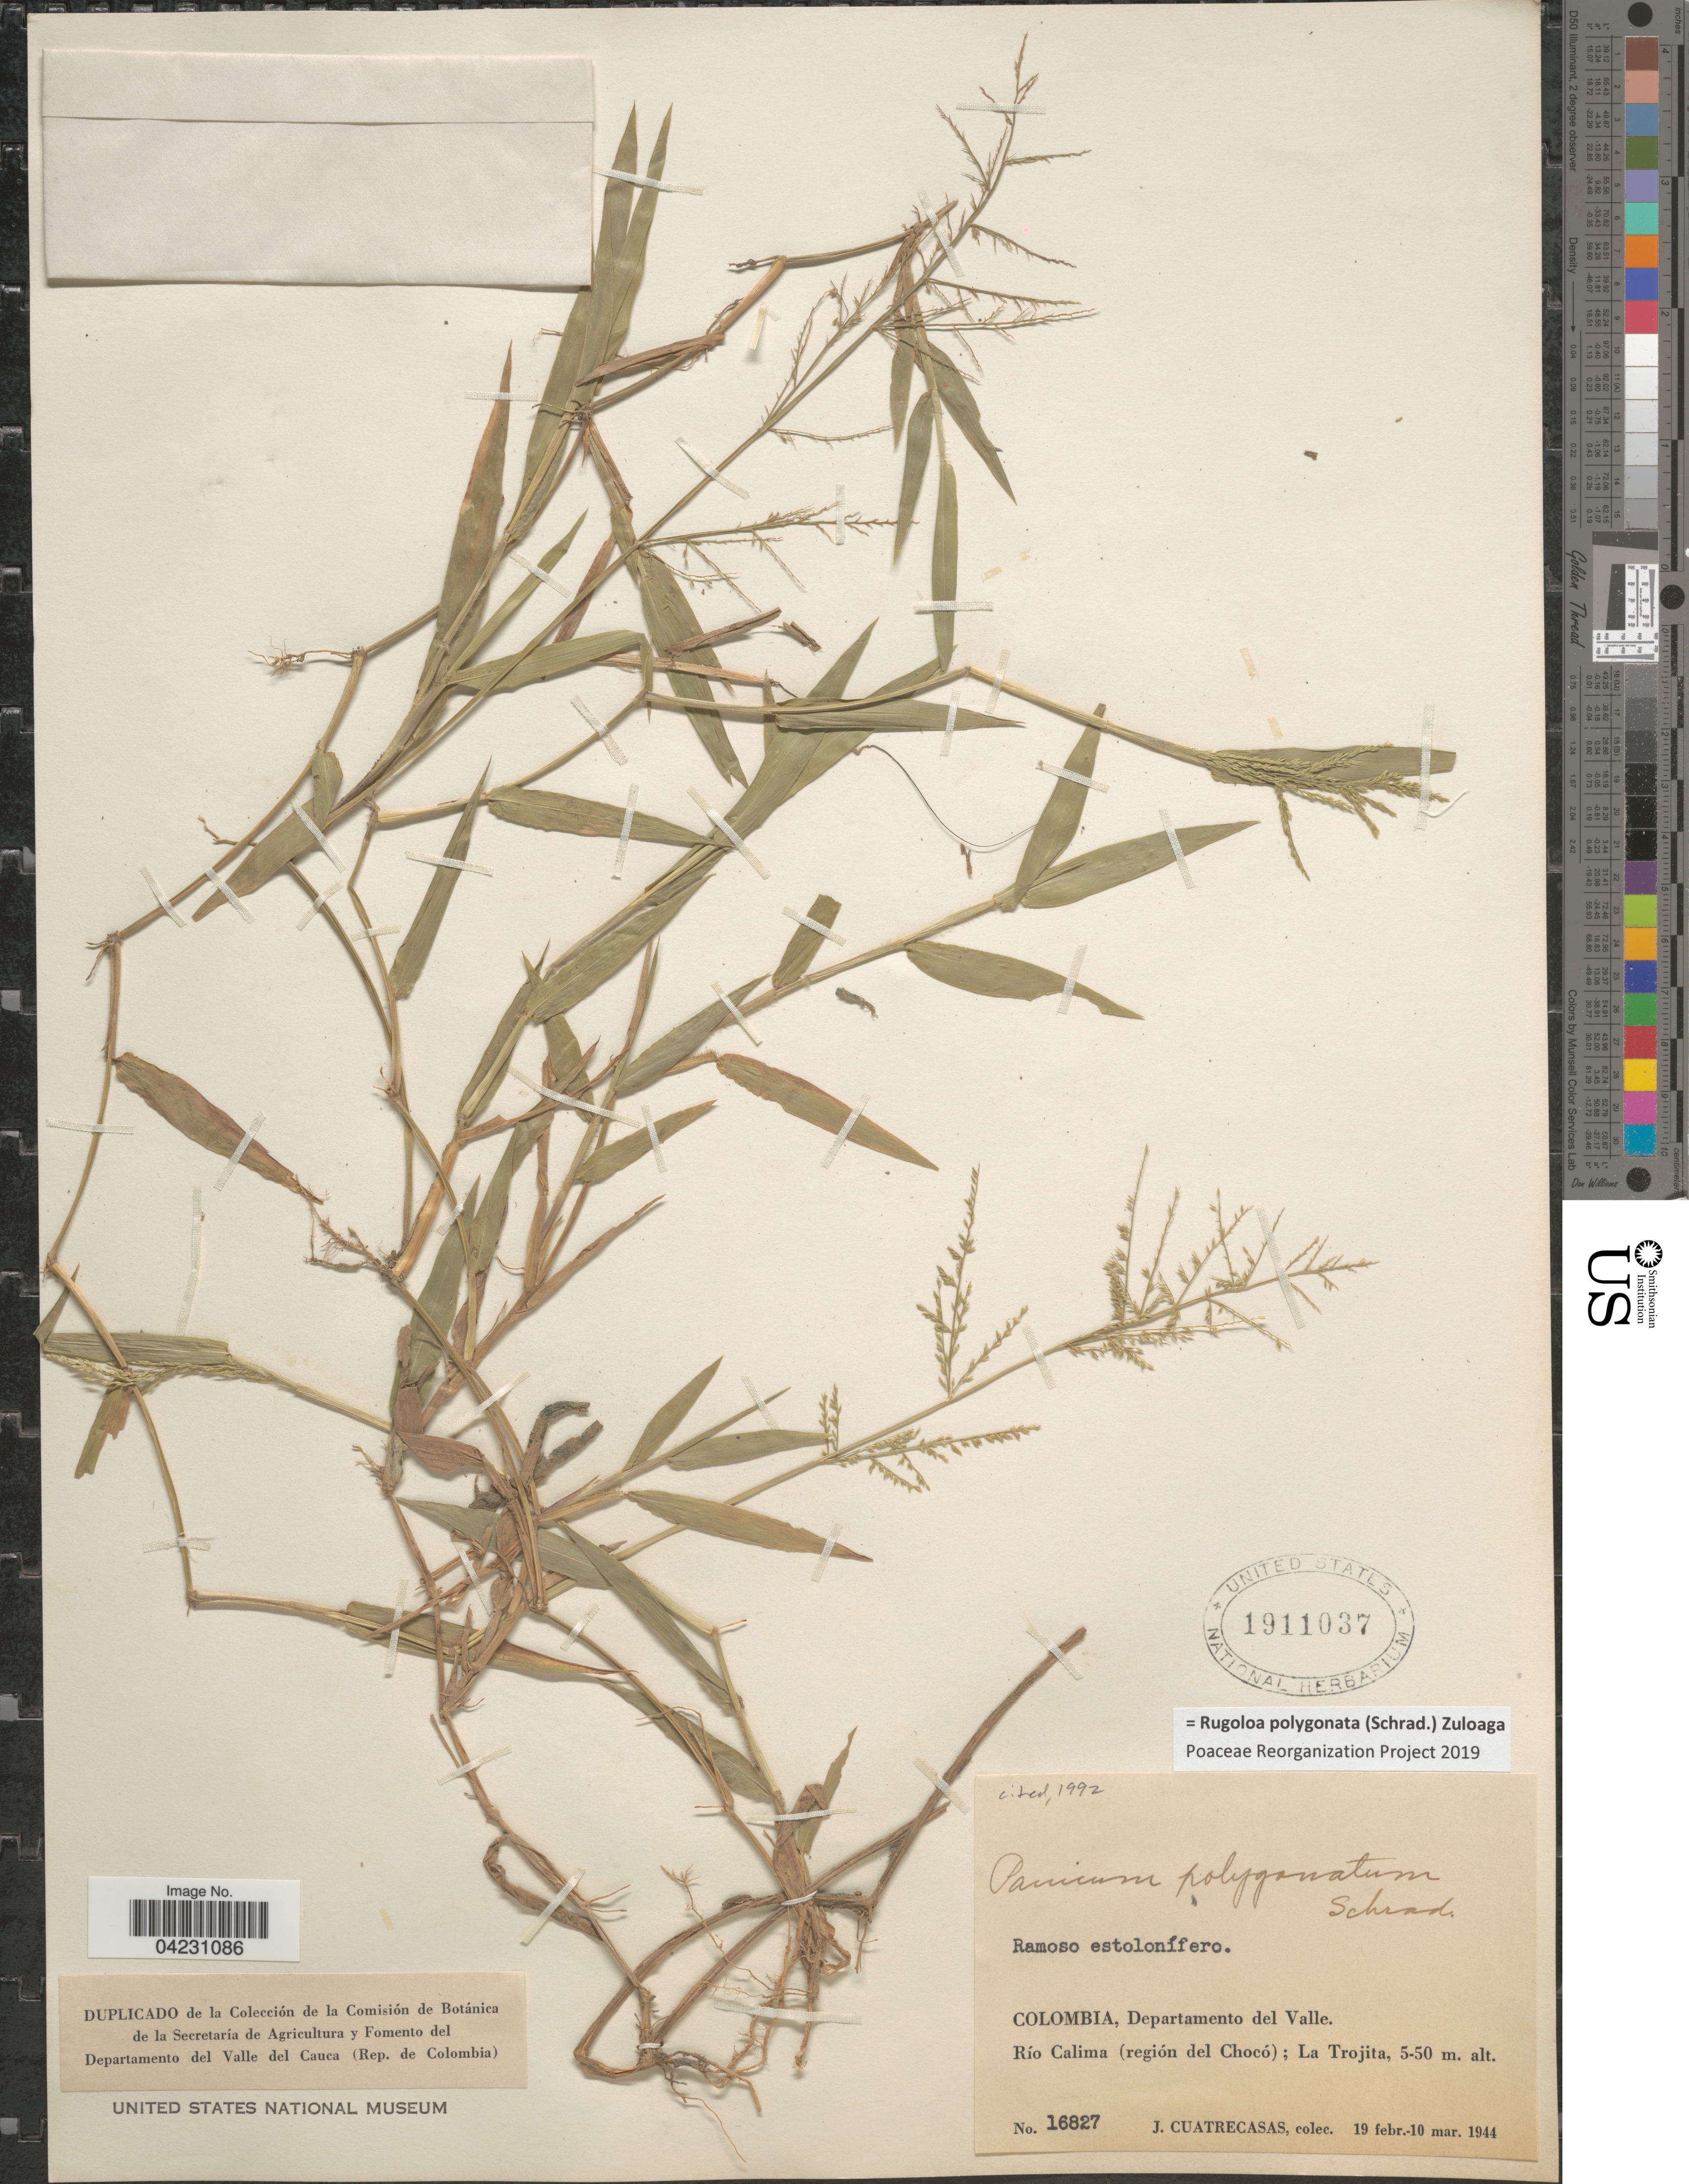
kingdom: Plantae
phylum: Tracheophyta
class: Liliopsida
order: Poales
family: Poaceae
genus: Rugoloa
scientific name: Rugoloa polygonata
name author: (Schrad.) Zuloaga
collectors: J. Cuatrecasas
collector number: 16827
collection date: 1944-02-19/1944-03-10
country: Colombia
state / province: Valle del Cauca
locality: Departamento del Valle. Río Calima (región del Chocó); La Trojita.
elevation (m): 5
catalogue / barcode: US 1911037